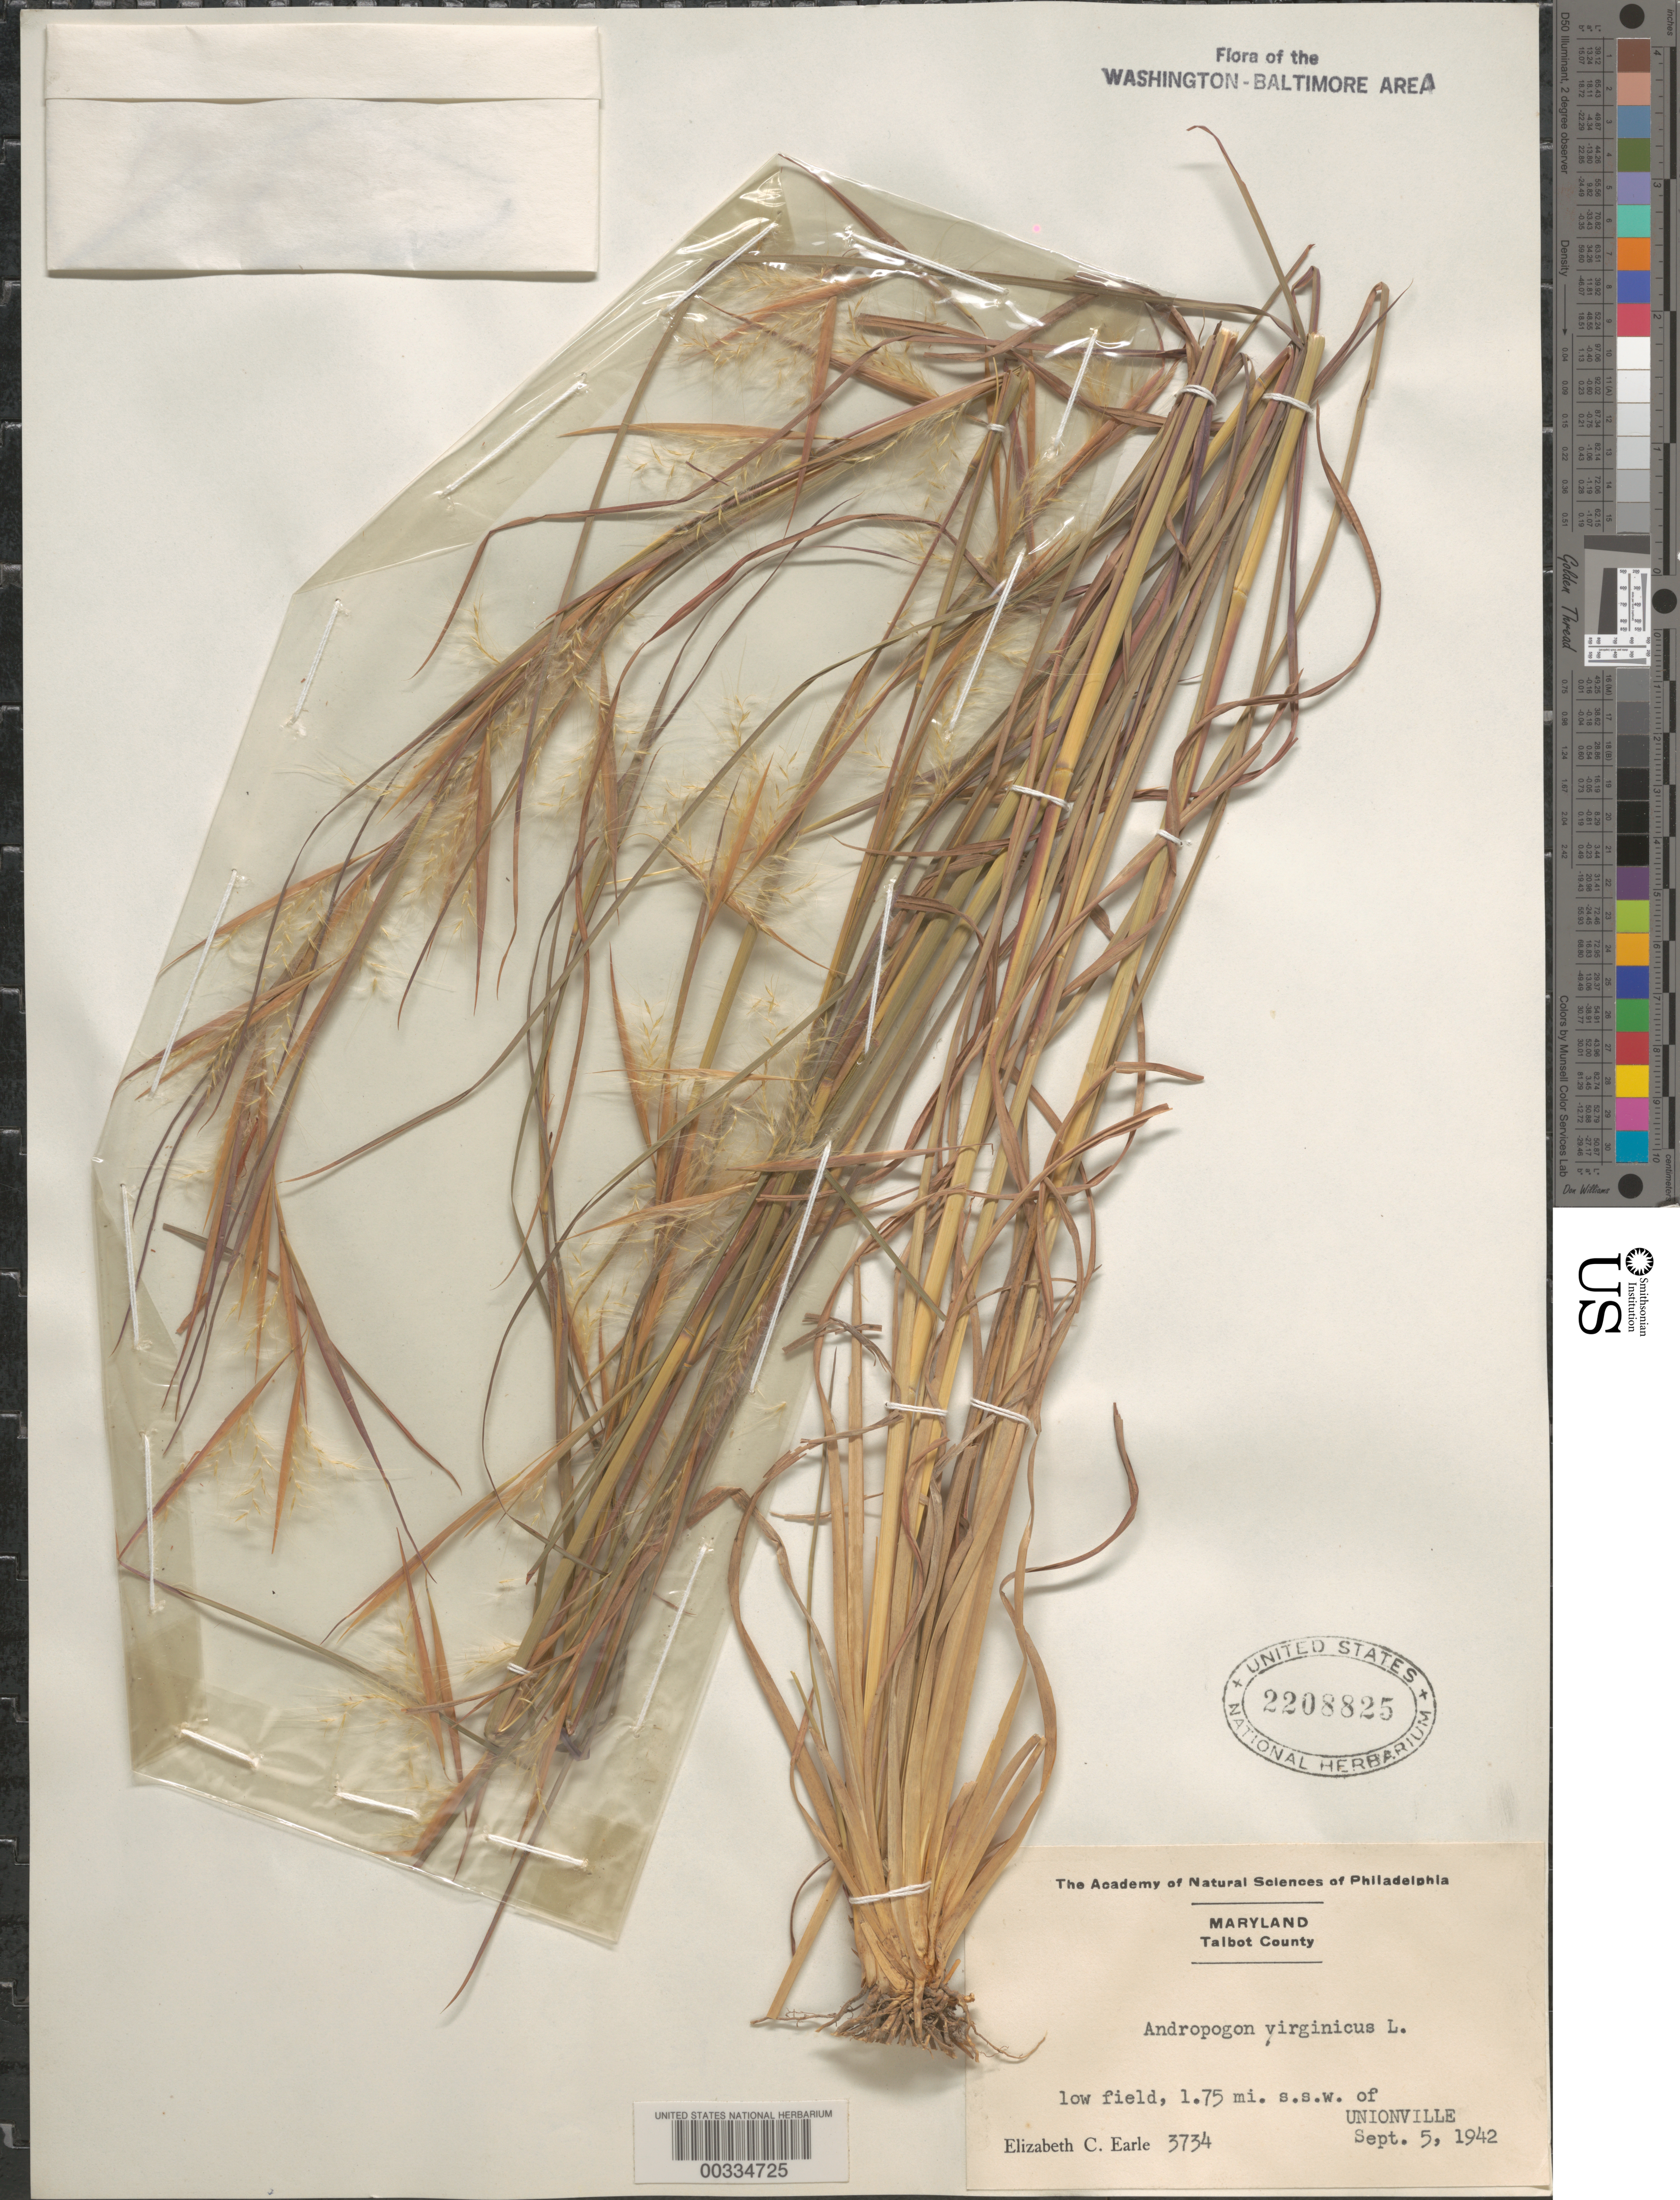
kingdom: Plantae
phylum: Tracheophyta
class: Liliopsida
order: Poales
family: Poaceae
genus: Andropogon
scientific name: Andropogon virginicus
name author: L.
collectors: E. C. Earle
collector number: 3734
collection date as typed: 05 Sep 1942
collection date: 1942-09-05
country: United States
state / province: Maryland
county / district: St. Mary's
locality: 1.75 mi. SSW of Unionville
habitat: Low field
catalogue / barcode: US 2208825